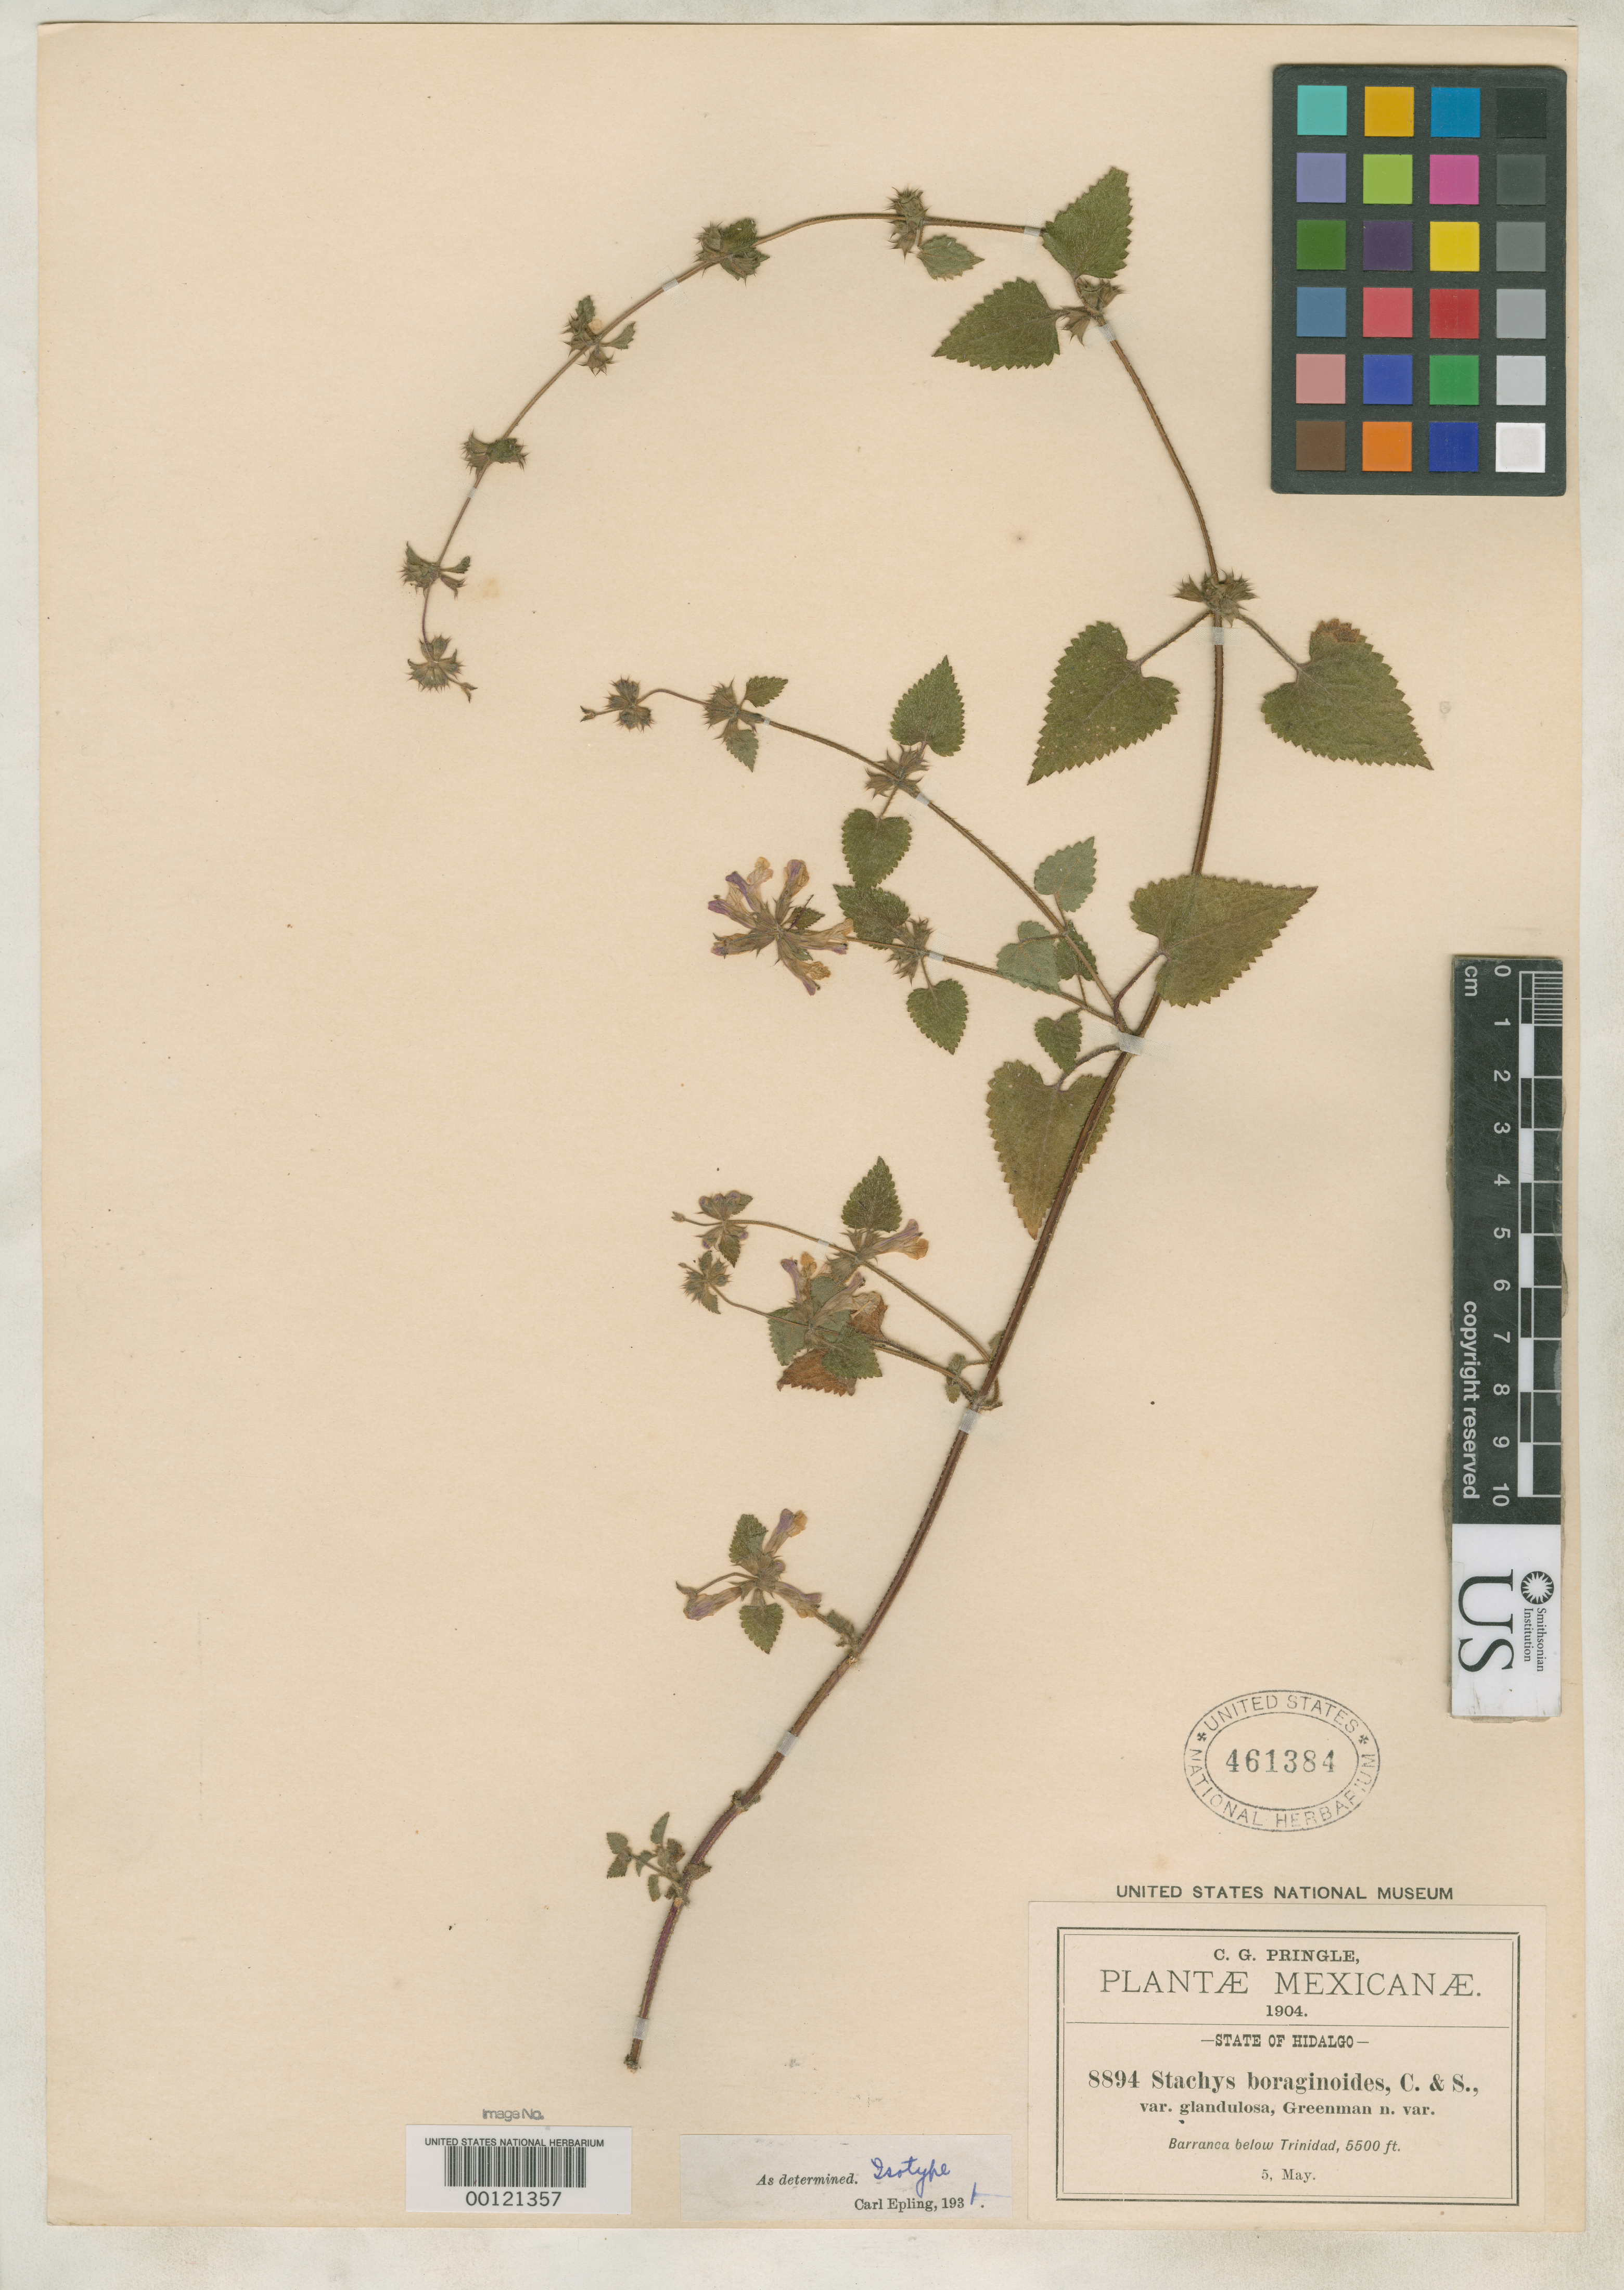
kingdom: Plantae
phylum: Tracheophyta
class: Magnoliopsida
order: Lamiales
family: Lamiaceae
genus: Stachys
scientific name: Stachys boraginoides var. glandulosa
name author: Greenm.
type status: Isotype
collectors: C. G. Pringle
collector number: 8894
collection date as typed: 05 May 1904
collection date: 1904-05-05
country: Mexico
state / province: Hidalgo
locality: Barranca below Trinidad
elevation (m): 1676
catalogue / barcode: US 461384